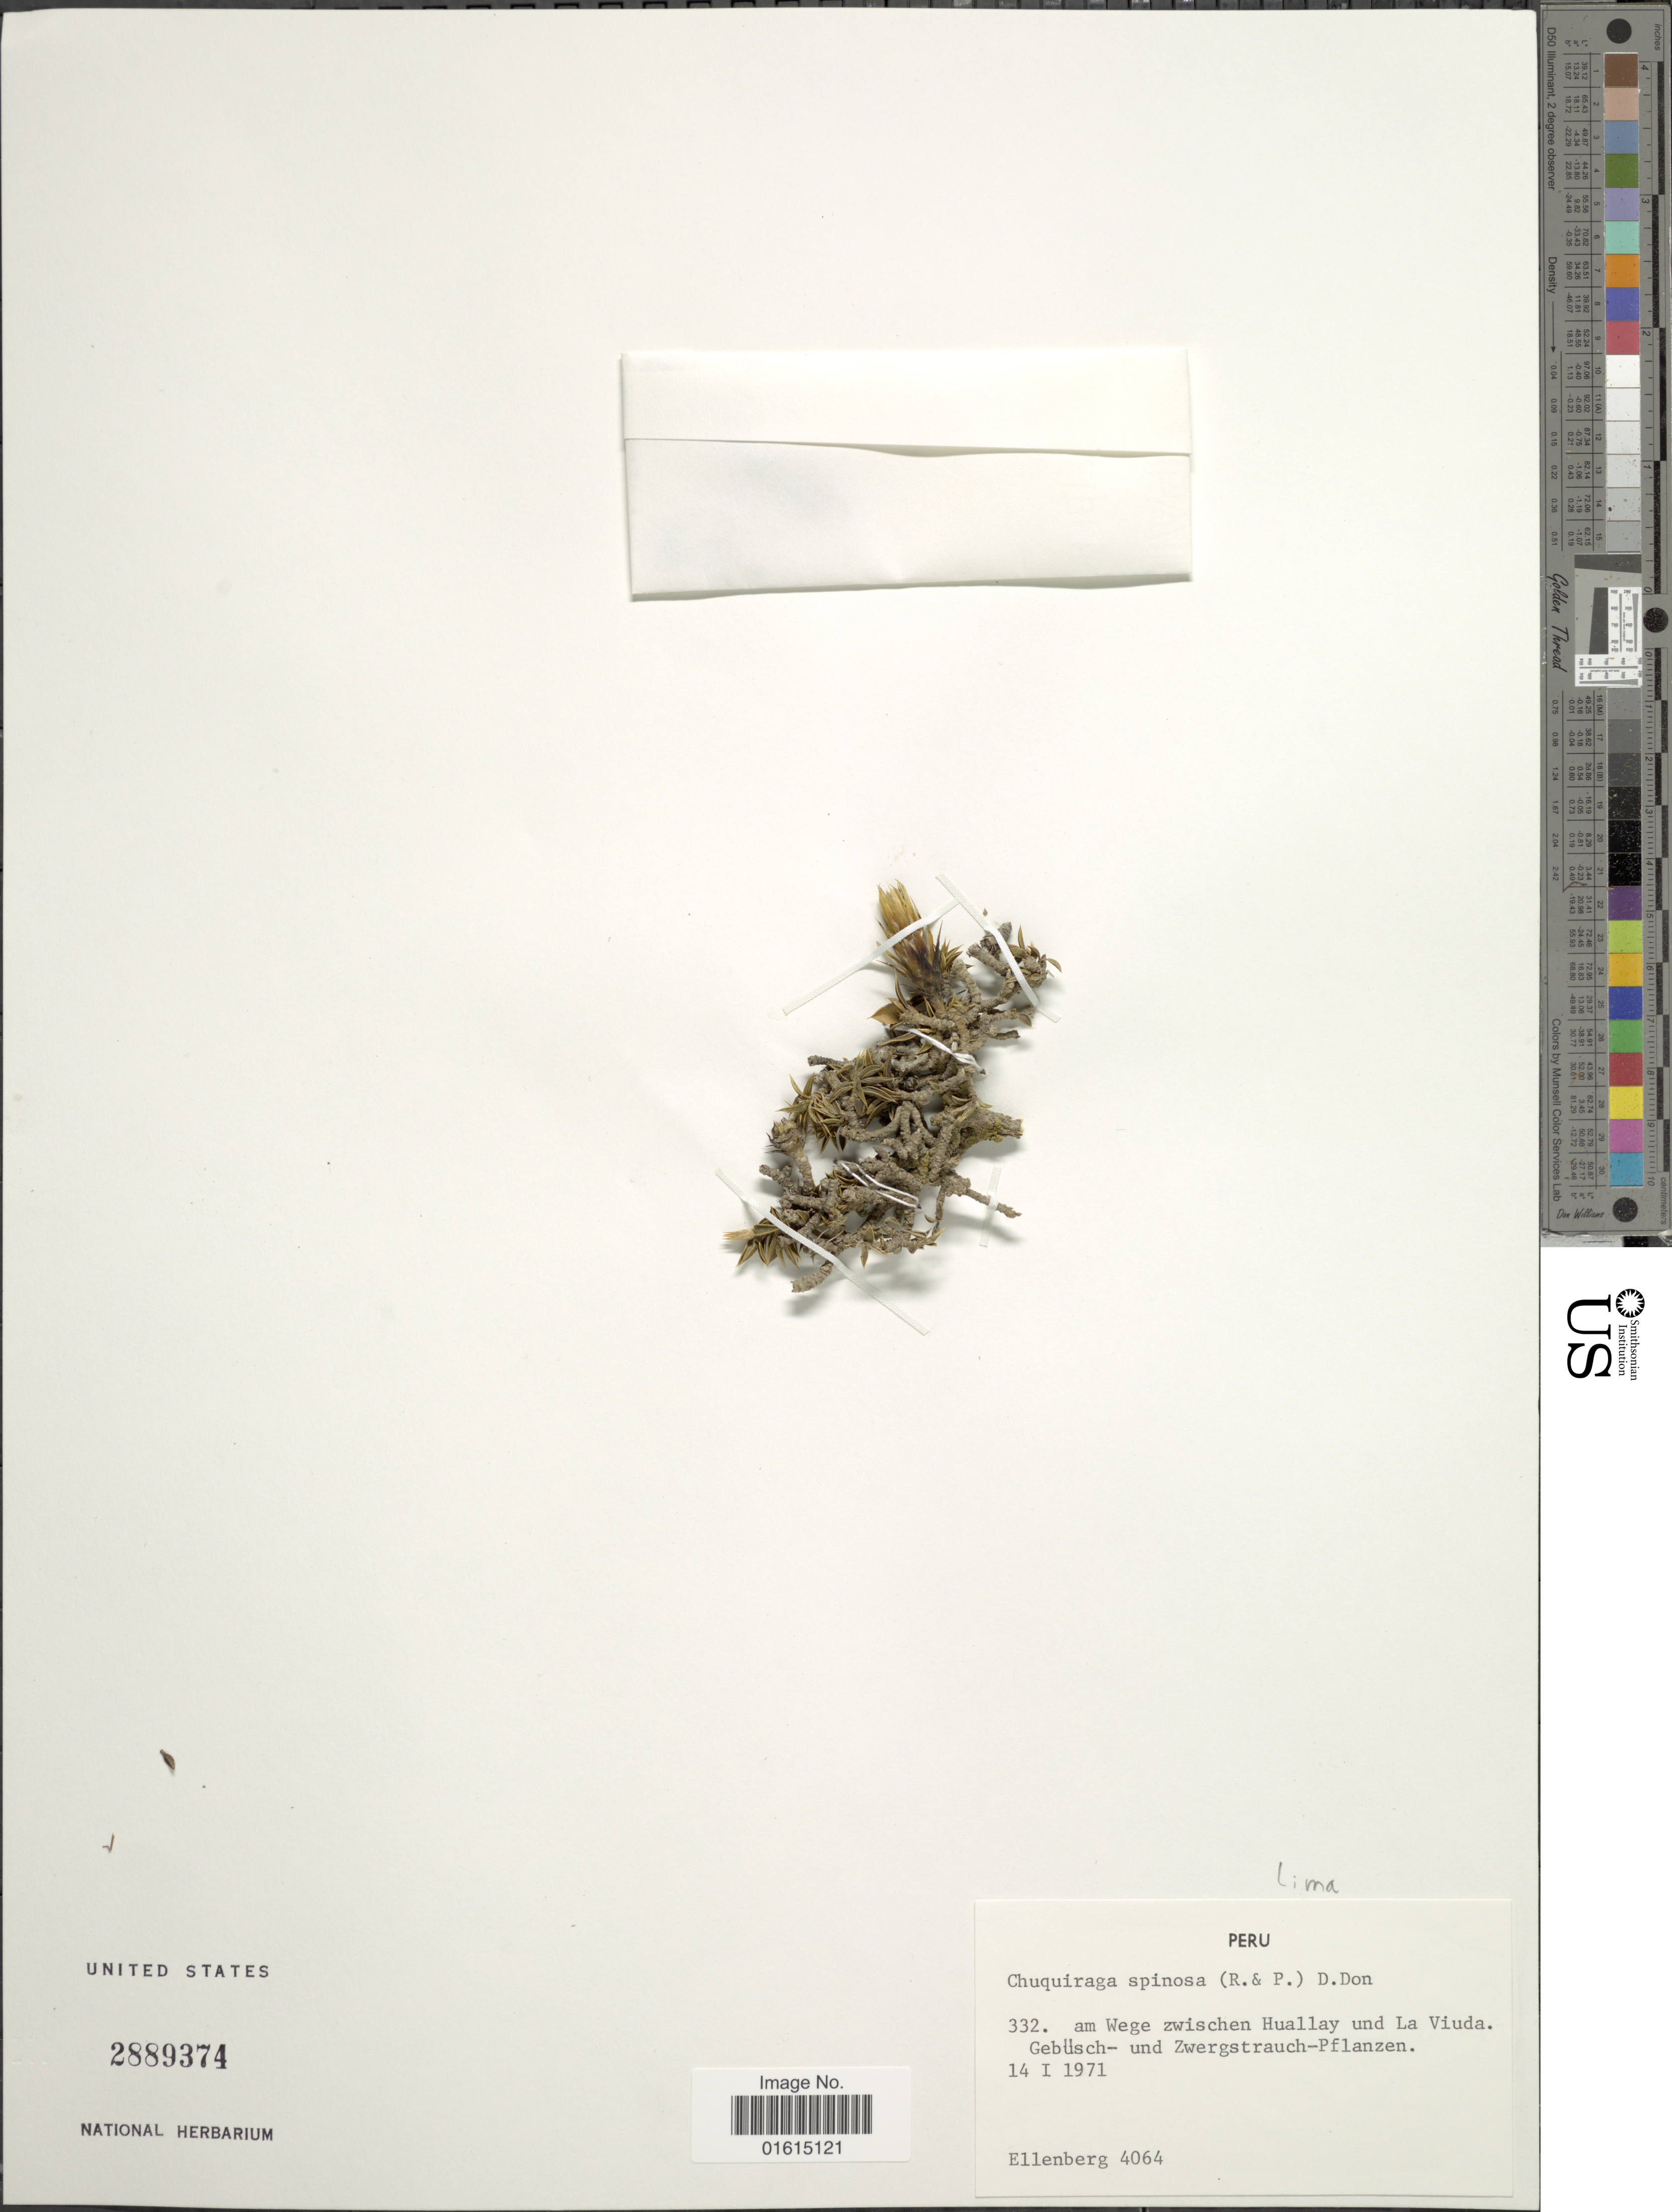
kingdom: Plantae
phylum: Tracheophyta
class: Magnoliopsida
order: Asterales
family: Asteraceae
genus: Chuquiraga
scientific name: Chuquiraga spinosa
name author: Less.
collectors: H. Ellenberg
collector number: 4064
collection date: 1971-01-14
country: Peru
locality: Am Wege zwischen Huallay und La Viuda, Gebusch-und Zwergstrauch-Pflanzen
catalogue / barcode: US 2889374